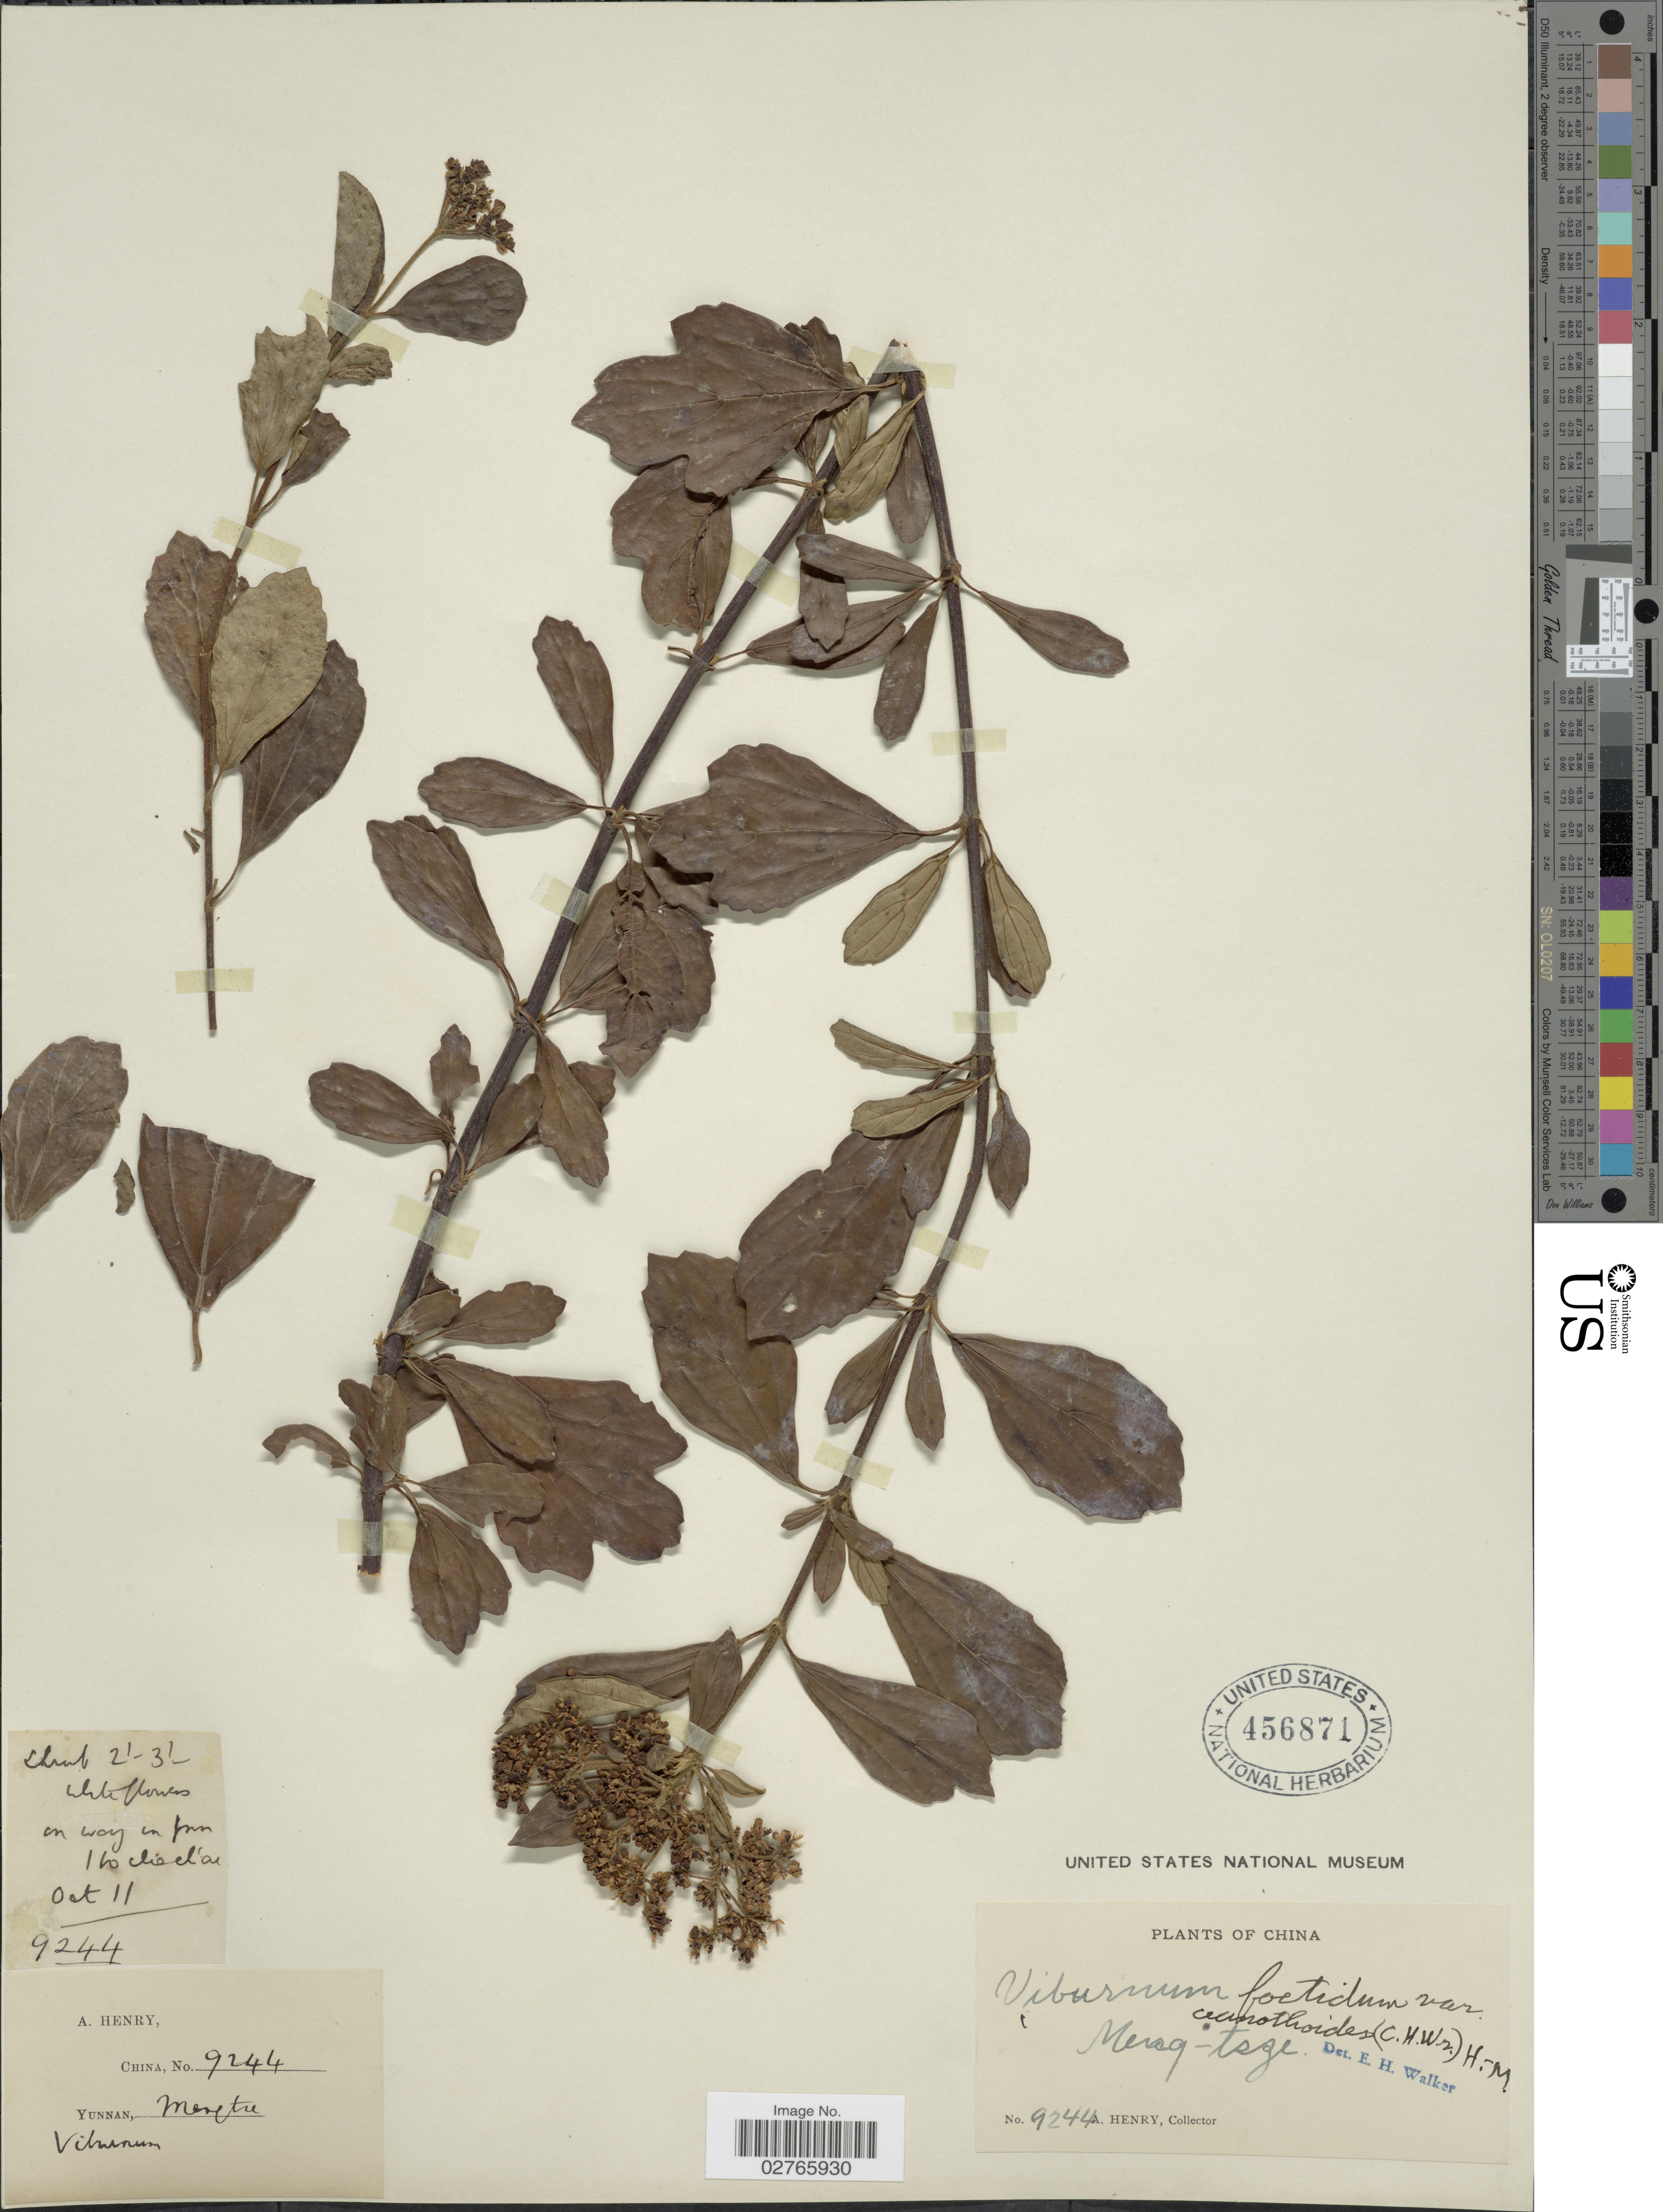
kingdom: Plantae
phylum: Tracheophyta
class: Magnoliopsida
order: Dipsacales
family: Viburnaceae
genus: Viburnum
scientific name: Viburnum foetidum var. ceanothoides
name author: (C.H. Wright) Hand.-Mazz.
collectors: A. Henry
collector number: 9244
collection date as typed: Transcribed d/m/y: /10/11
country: China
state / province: Yunnan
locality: Meng-tsze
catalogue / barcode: US 456871